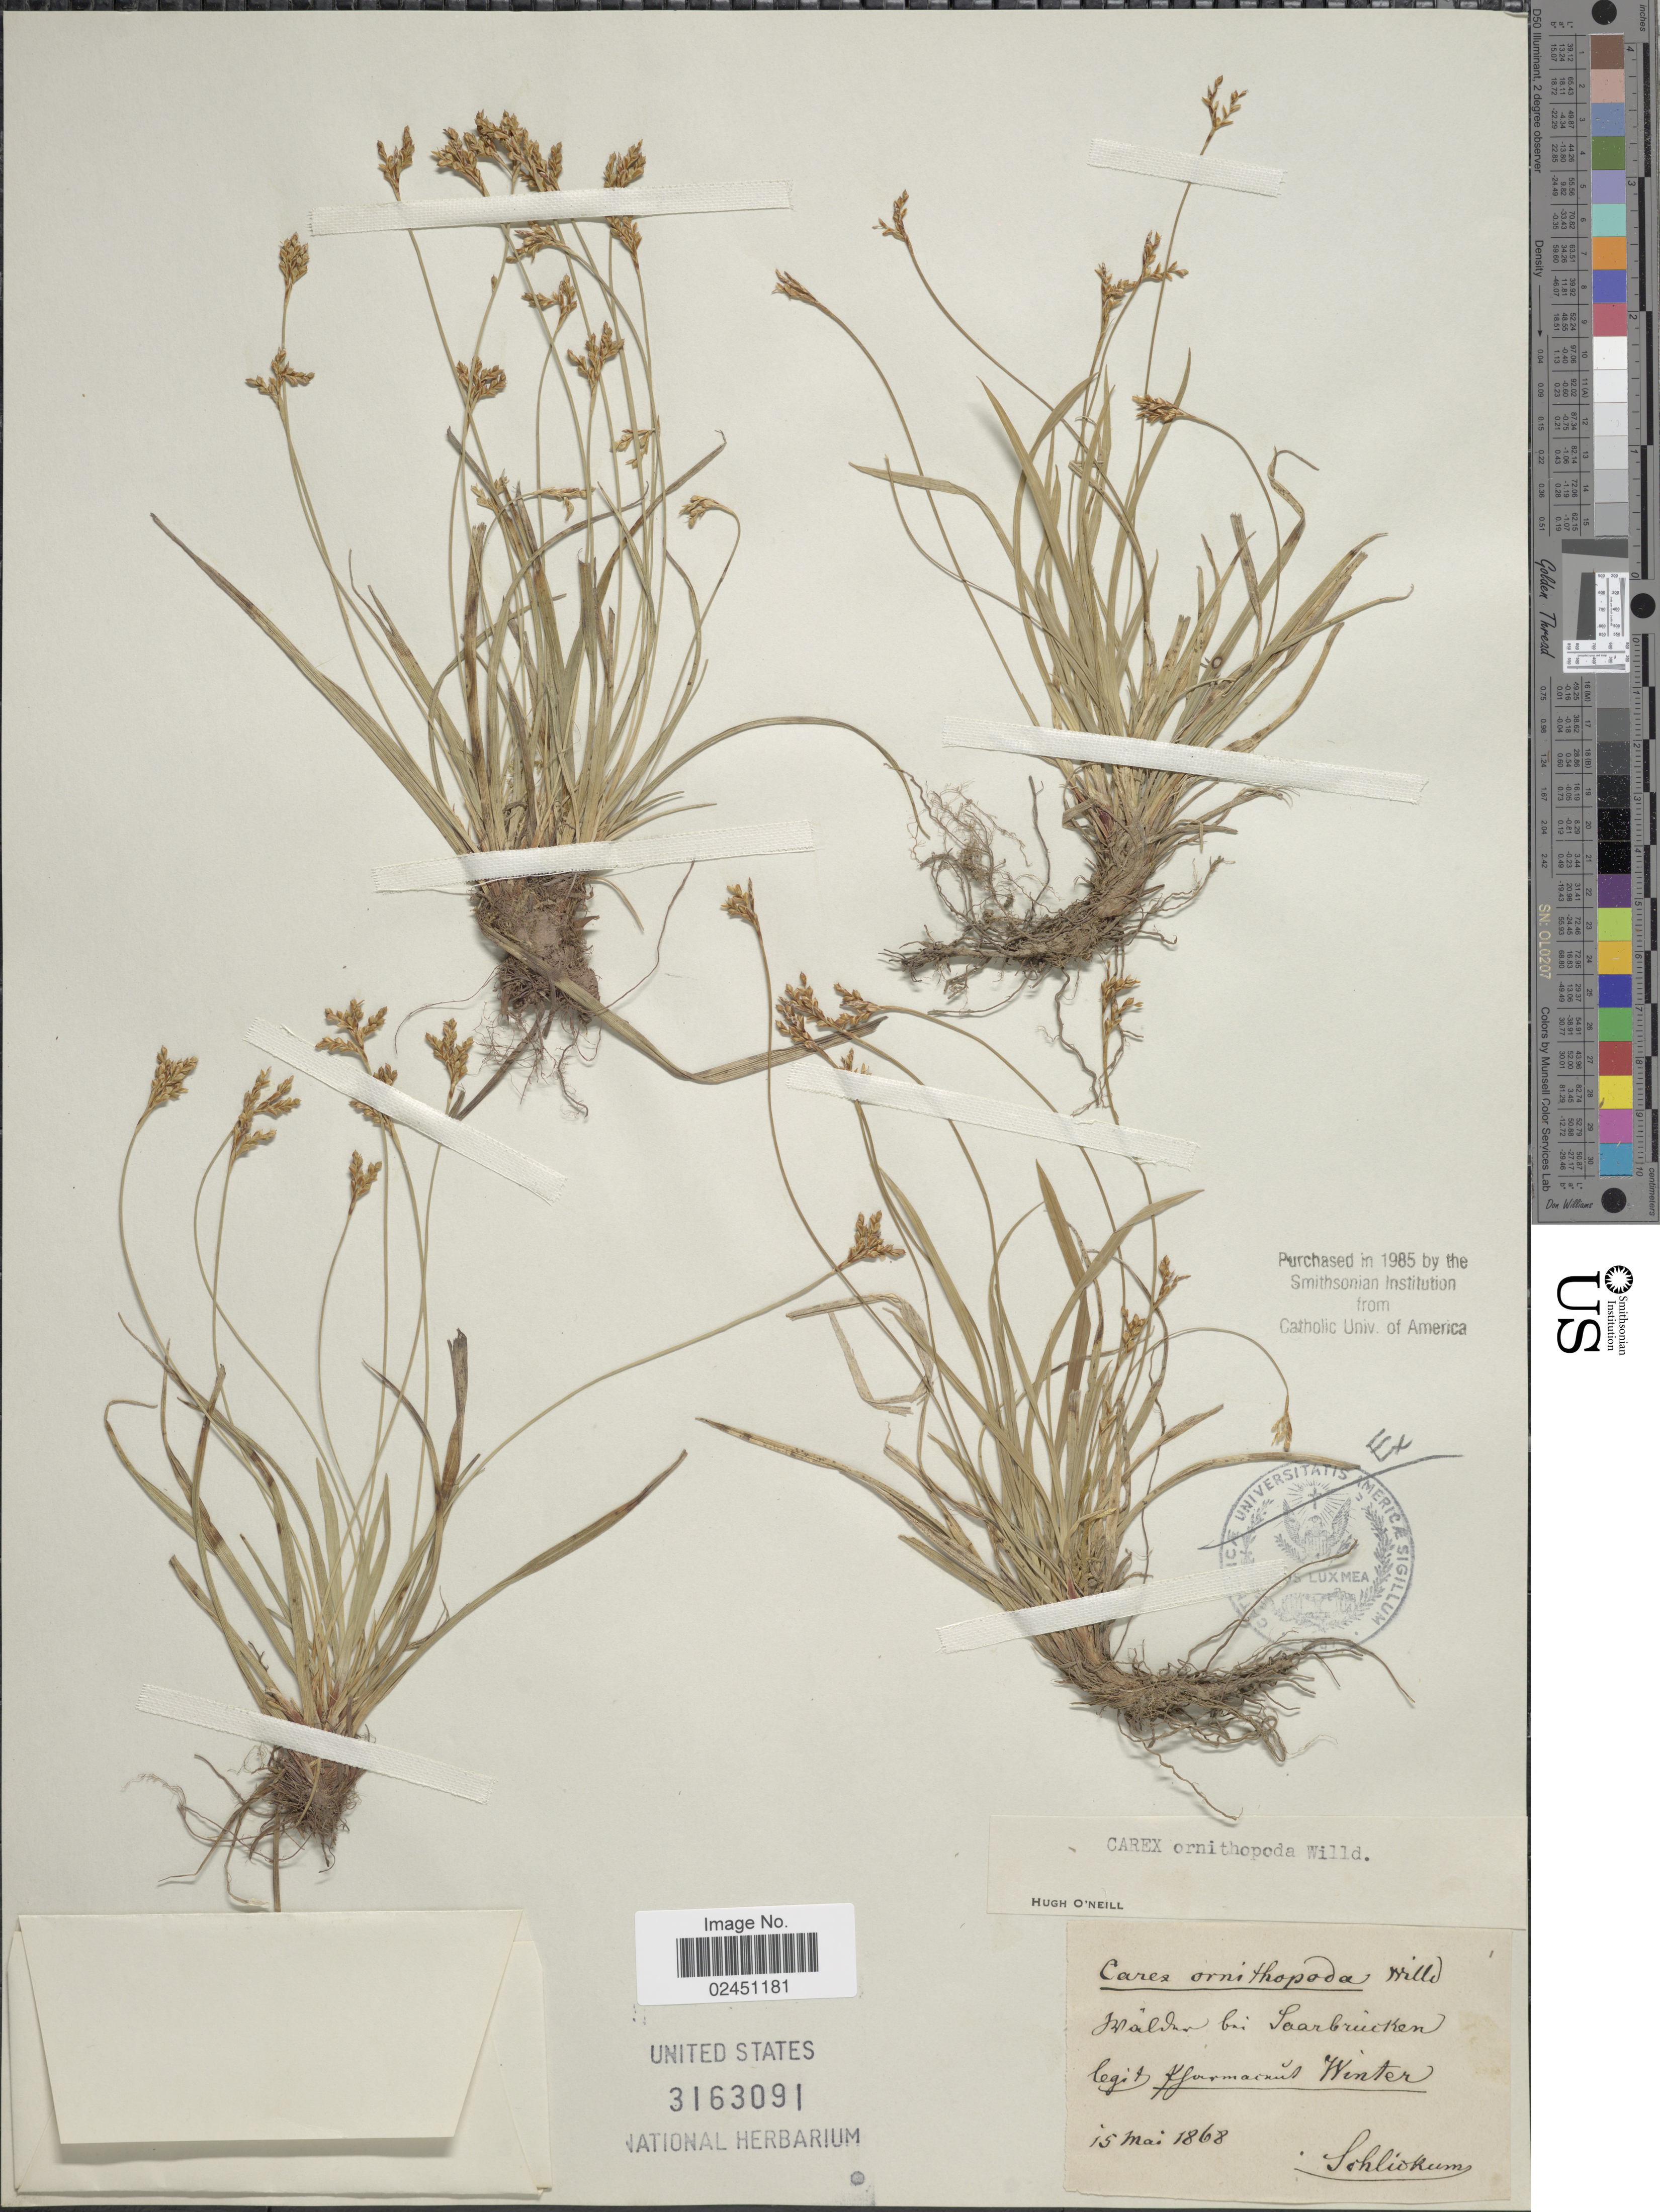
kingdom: Plantae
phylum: Tracheophyta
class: Liliopsida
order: Poales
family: Cyperaceae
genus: Carex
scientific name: Carex ornithopoda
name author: Willd.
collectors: Winter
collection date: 1868-05-15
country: Germany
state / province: Saarland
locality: Walden bei Saarbrücken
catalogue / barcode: US 3163091